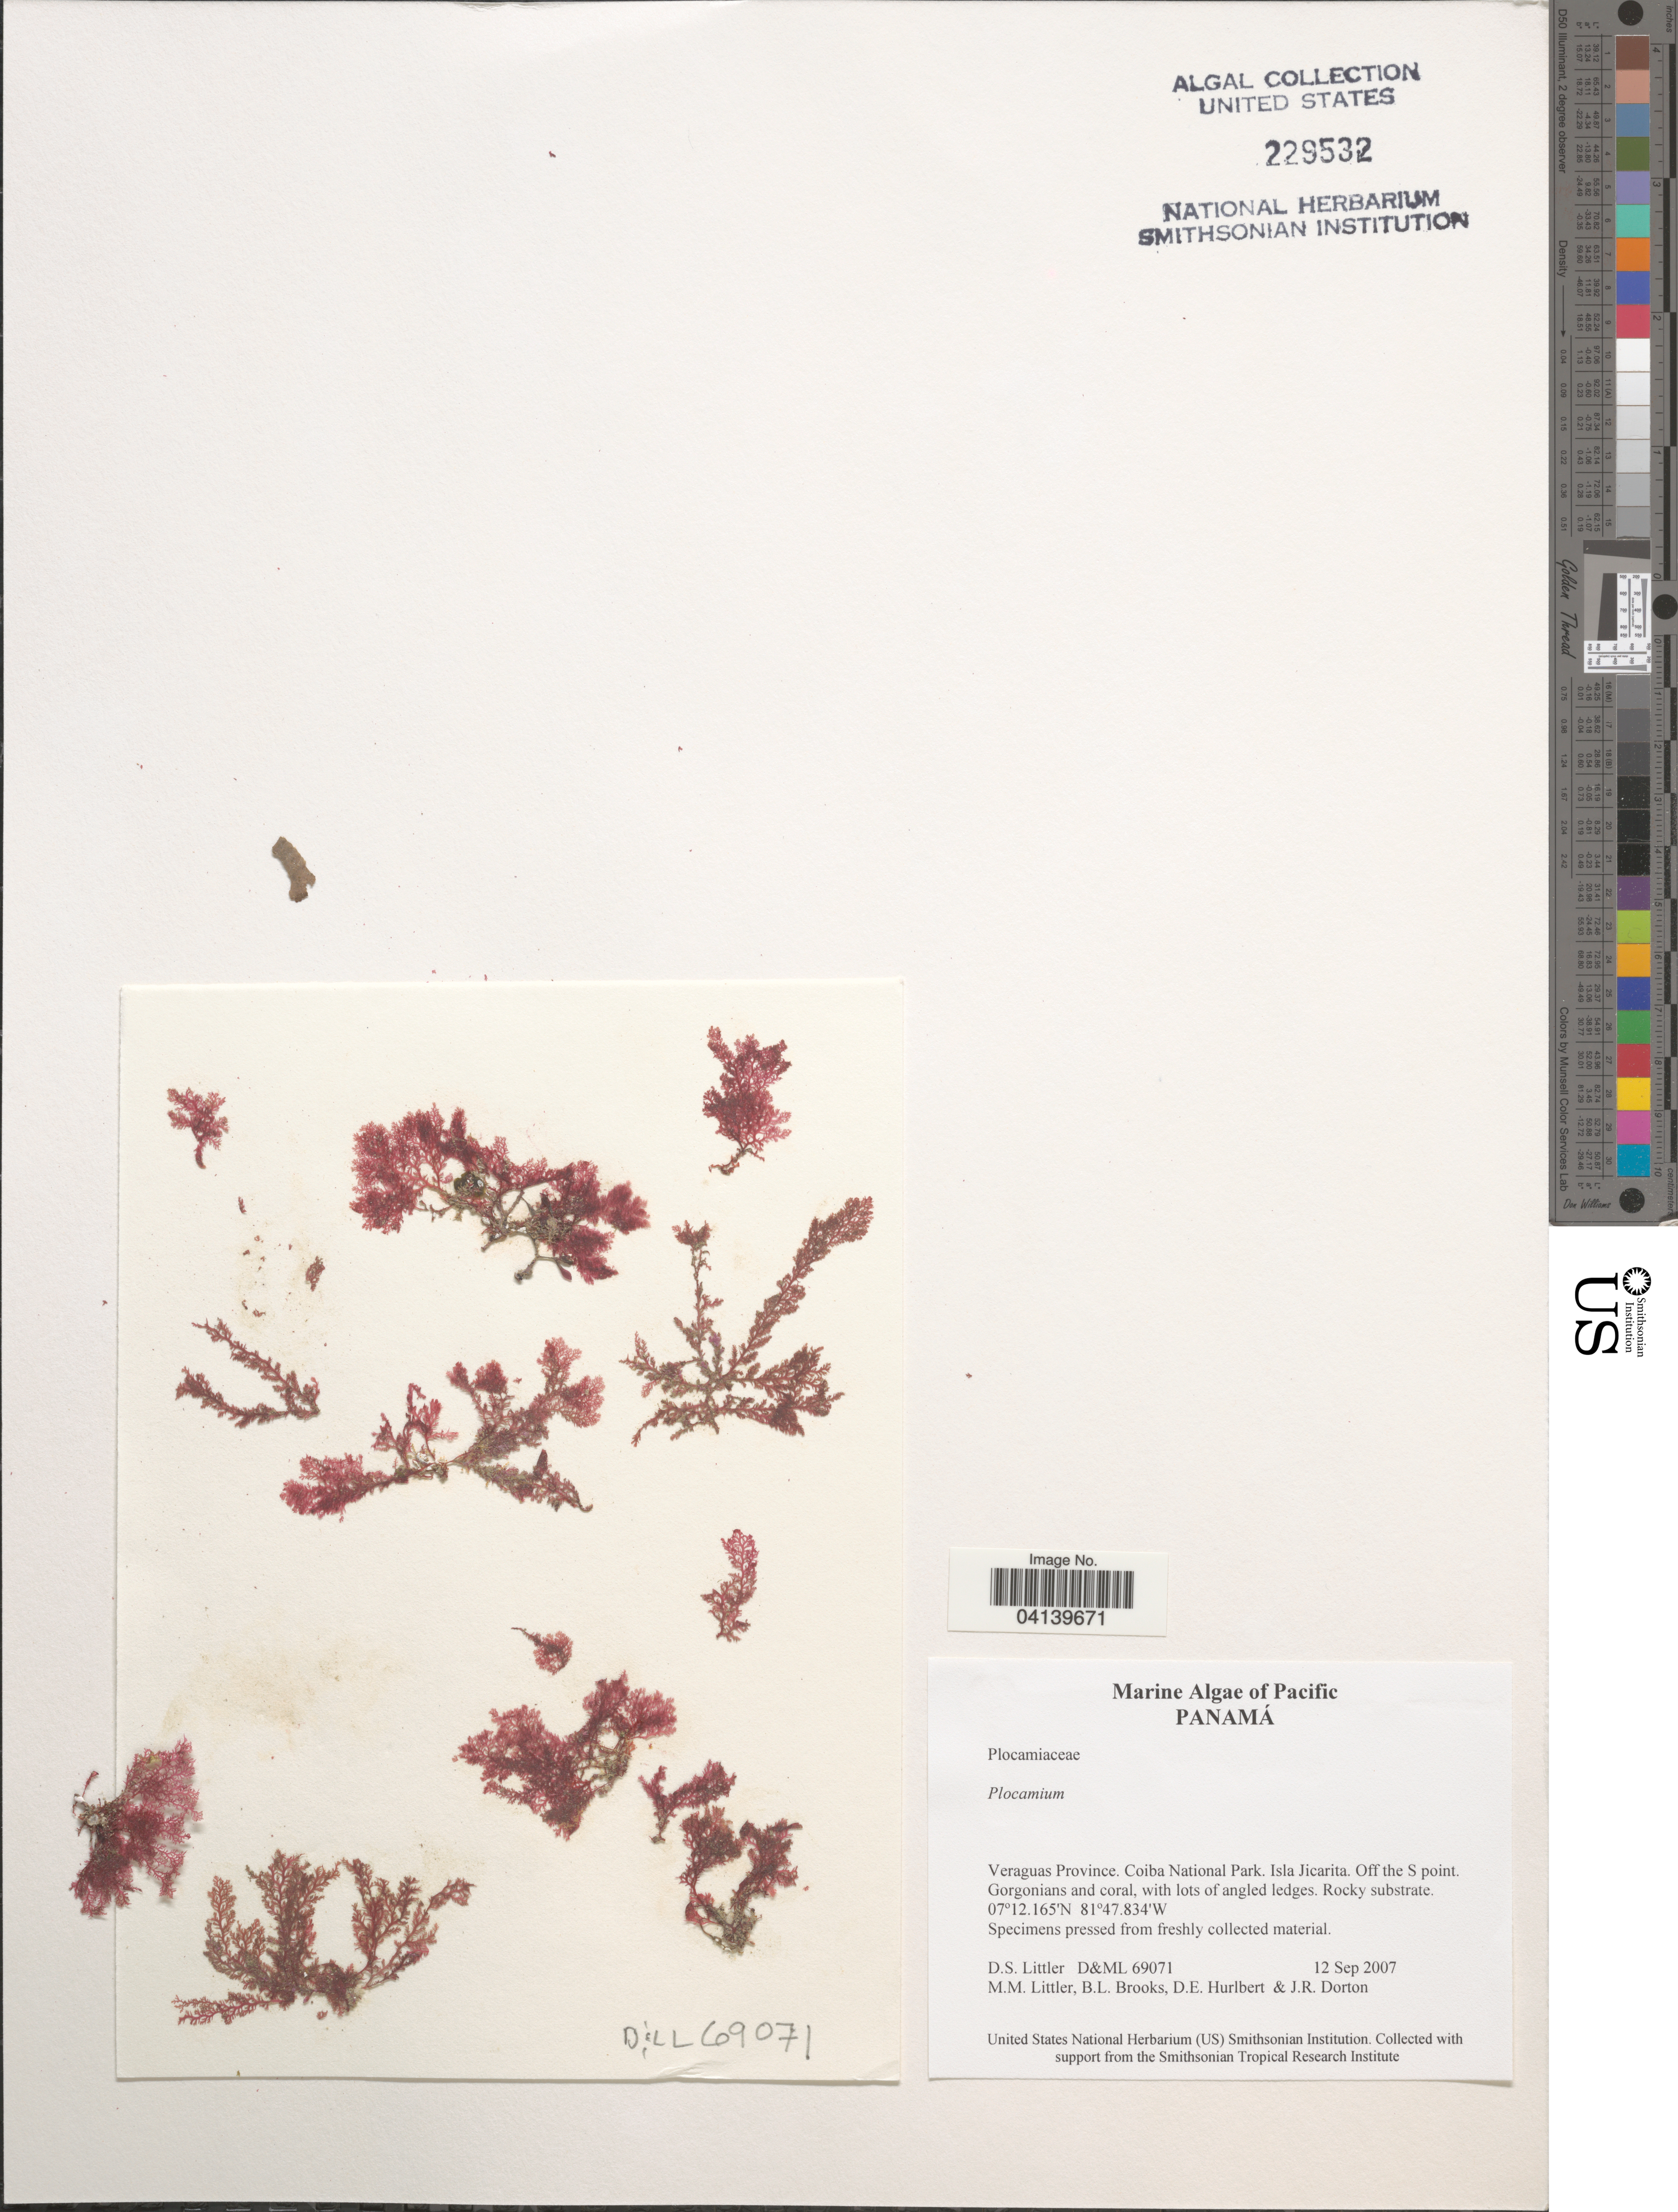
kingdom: Plantae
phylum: Rhodophyta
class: Florideophyceae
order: Plocamiales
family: Plocamiaceae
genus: Plocamium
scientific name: Plocamium sp.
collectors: D. S. Littler, B. Brooks, D. Hurlbert & J. Dorton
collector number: D&ML69071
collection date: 2007-09-12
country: Panama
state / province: Veraguas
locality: Coiba National Park. Isla Jicarita. Off the S point.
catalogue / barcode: US 229532